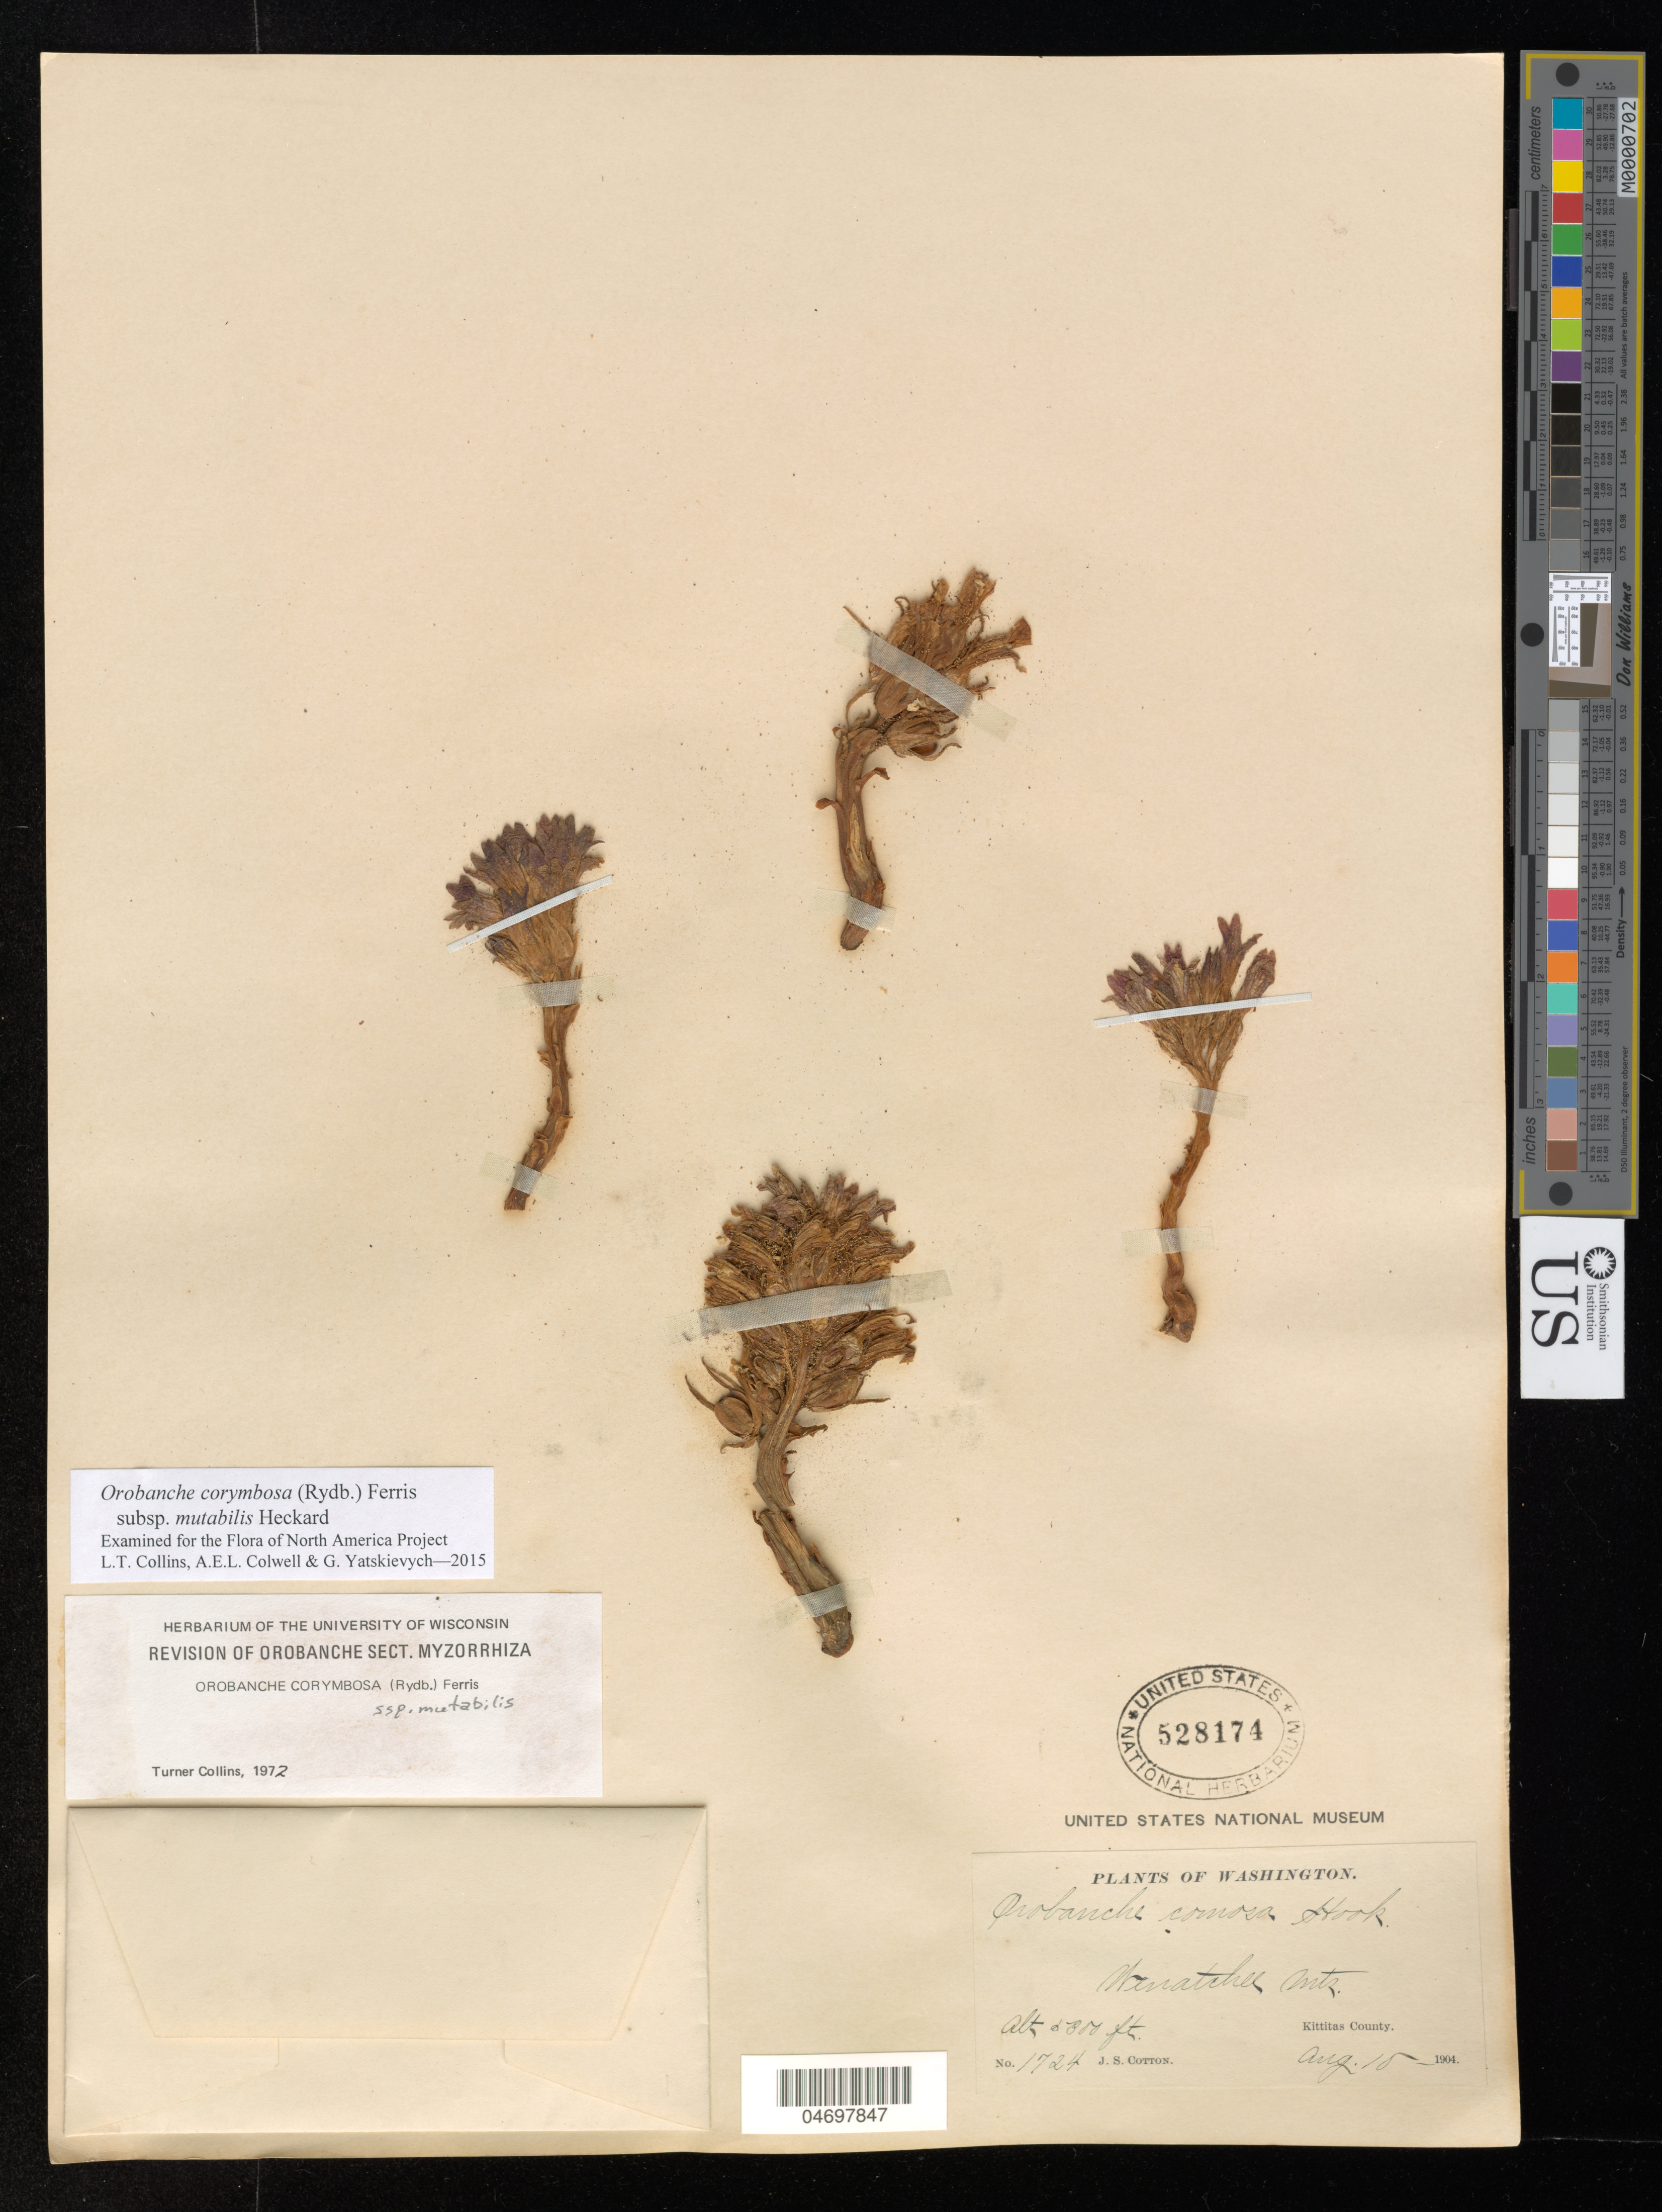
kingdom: Plantae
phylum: Tracheophyta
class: Magnoliopsida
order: Lamiales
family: Orobanchaceae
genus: Orobanche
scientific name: Orobanche corymbosa subsp. mutabilis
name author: Heckard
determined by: Collins, L. T.; Colwell, A. E.; Yatskievych, G. A.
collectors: J. S. Cotton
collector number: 1724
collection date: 1904-08-10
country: United States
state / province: Washington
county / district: Kittitas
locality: Wenatchee Mts.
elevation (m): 1768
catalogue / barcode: US 528174